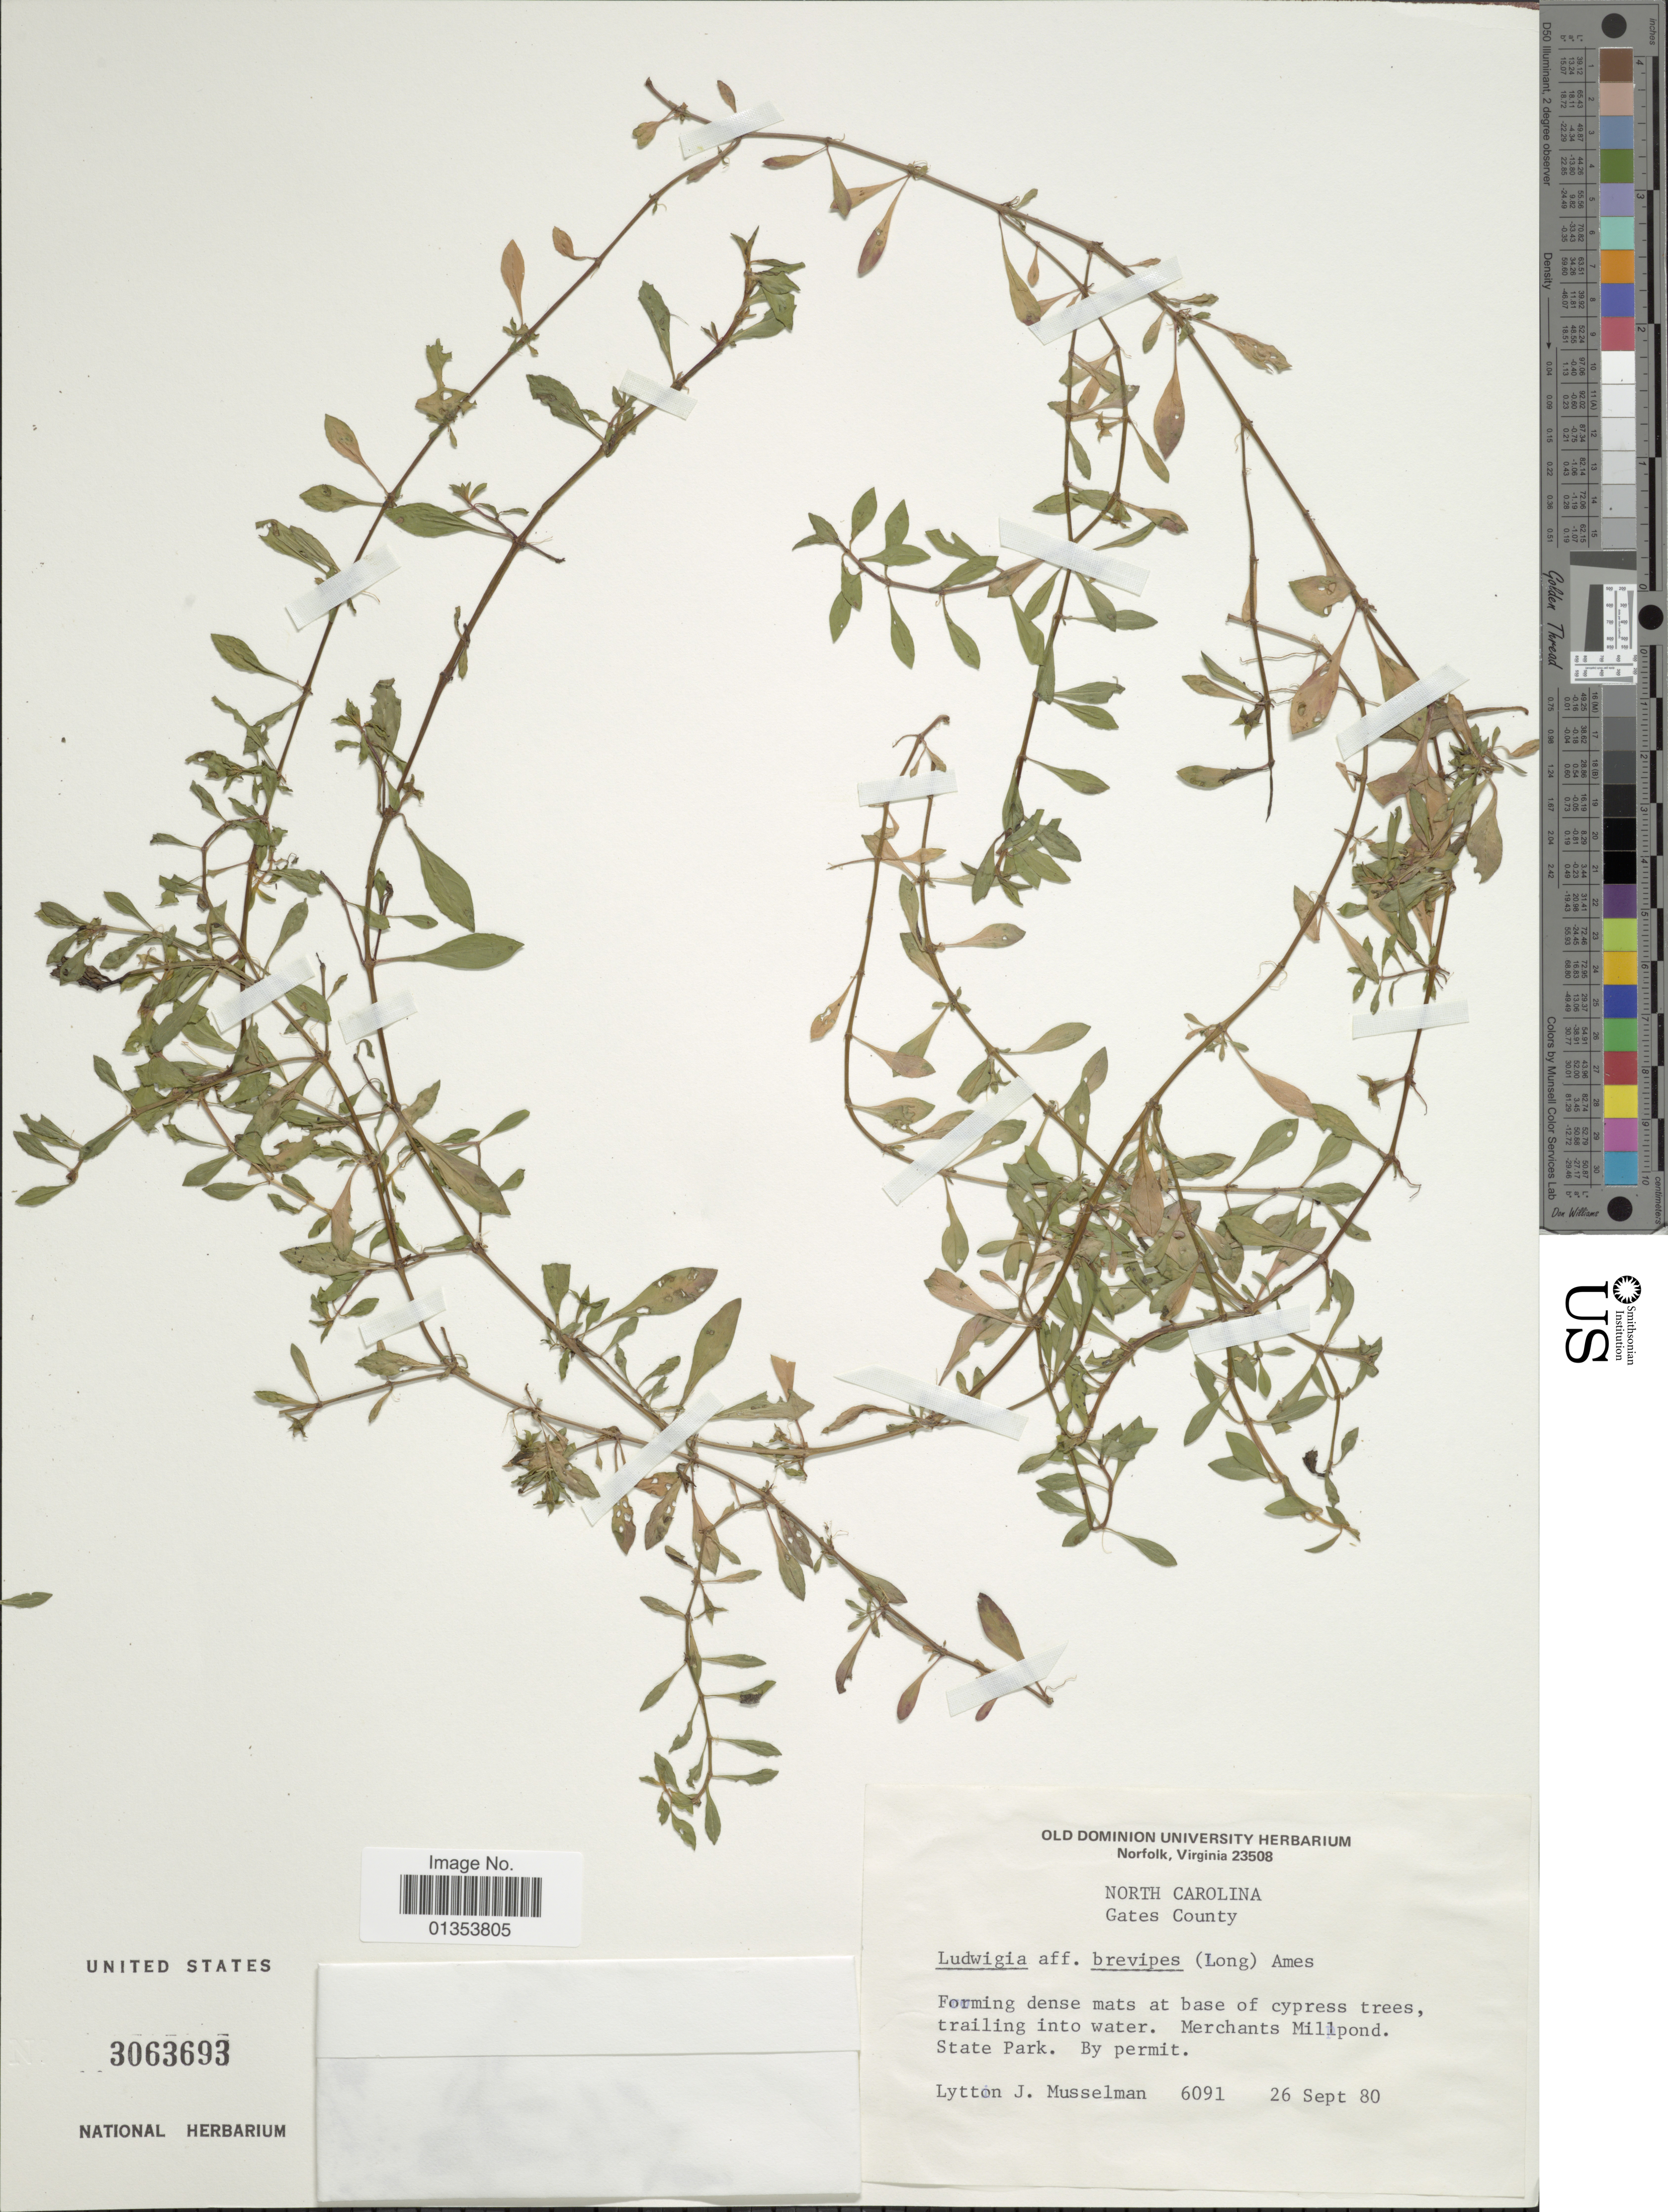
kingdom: Plantae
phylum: Tracheophyta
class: Magnoliopsida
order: Myrtales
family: Onagraceae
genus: Ludwigia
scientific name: Ludwigia brevipes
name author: (Long) Eames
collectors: L. J. Musselman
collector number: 6091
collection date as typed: Transcribed d/m/y: 26/9/80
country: United States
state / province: North Carolina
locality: Gates County, Merchants Millpond, State Park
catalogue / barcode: US 3063693